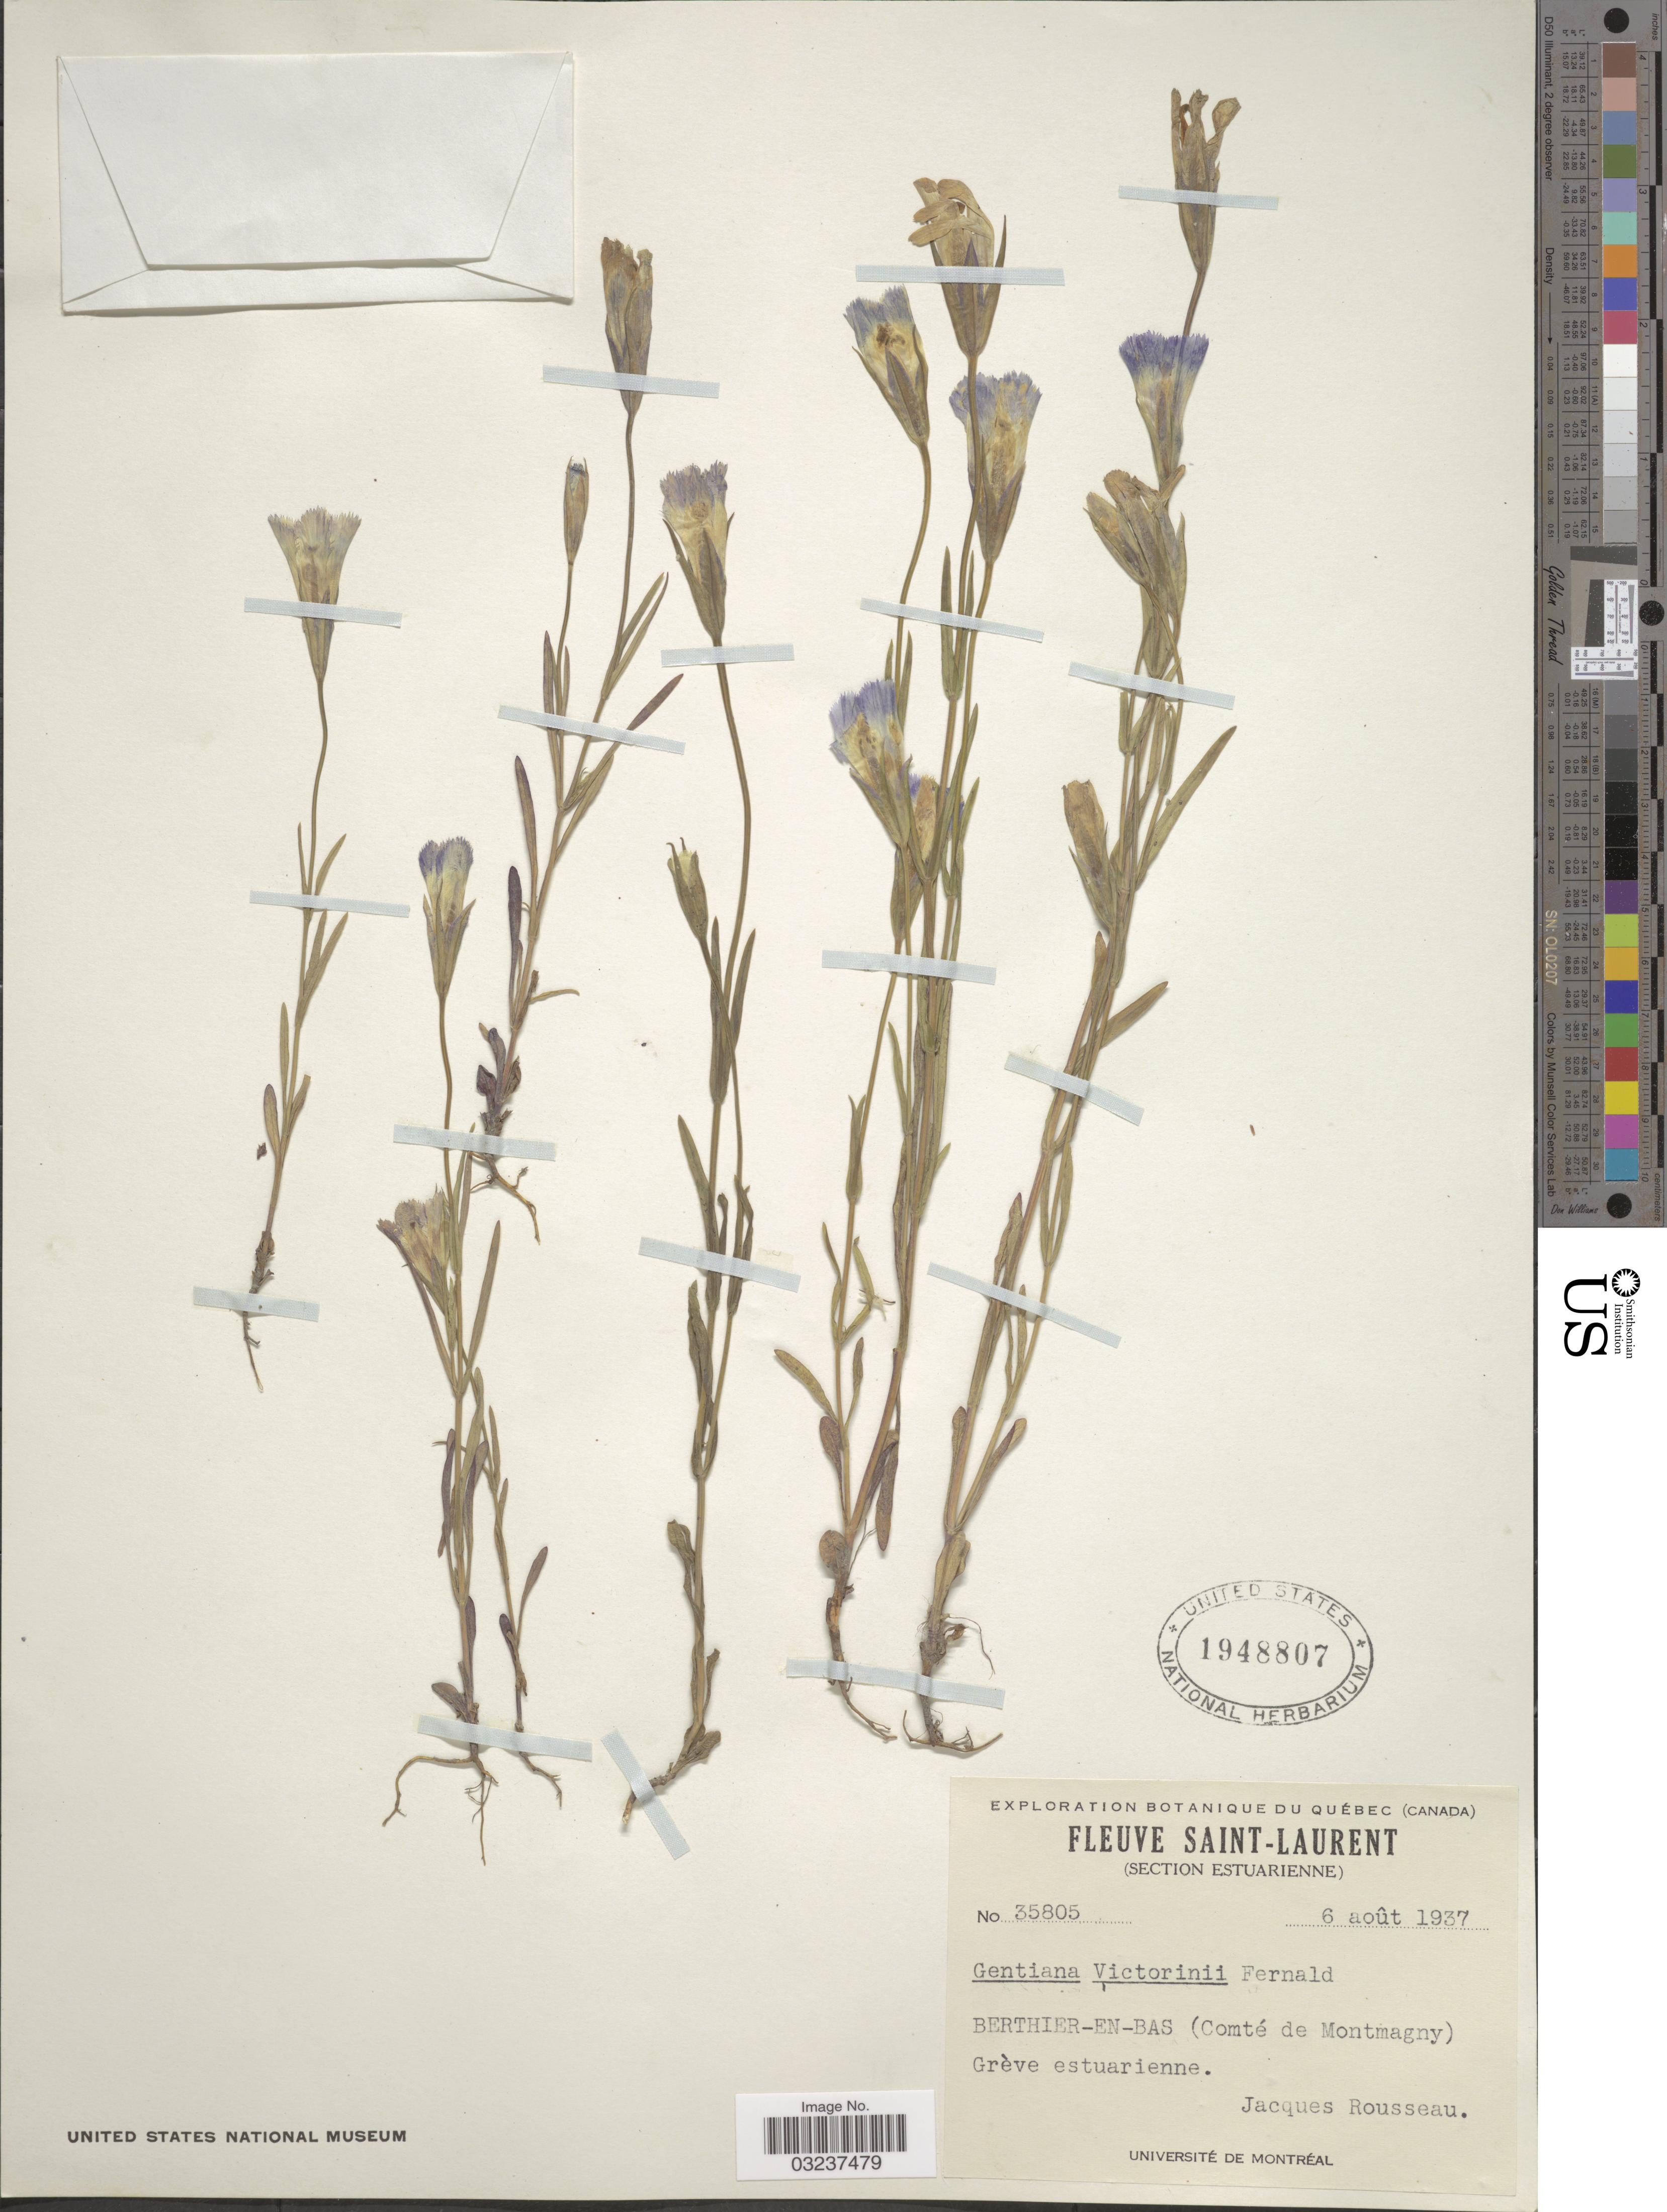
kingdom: Plantae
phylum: Tracheophyta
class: Magnoliopsida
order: Gentianales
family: Gentianaceae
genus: Gentianella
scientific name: Gentianella crinita subsp. victorinii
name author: (Fernald) J.M. Gillett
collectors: J. Rousseau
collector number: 35805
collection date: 1937-08-06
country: Canada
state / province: Quebec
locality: Fleuve Saint-Laurent. (Section Estuarienne). Berthier-en-Bas (Comté de Montmagny).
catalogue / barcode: US 1948807